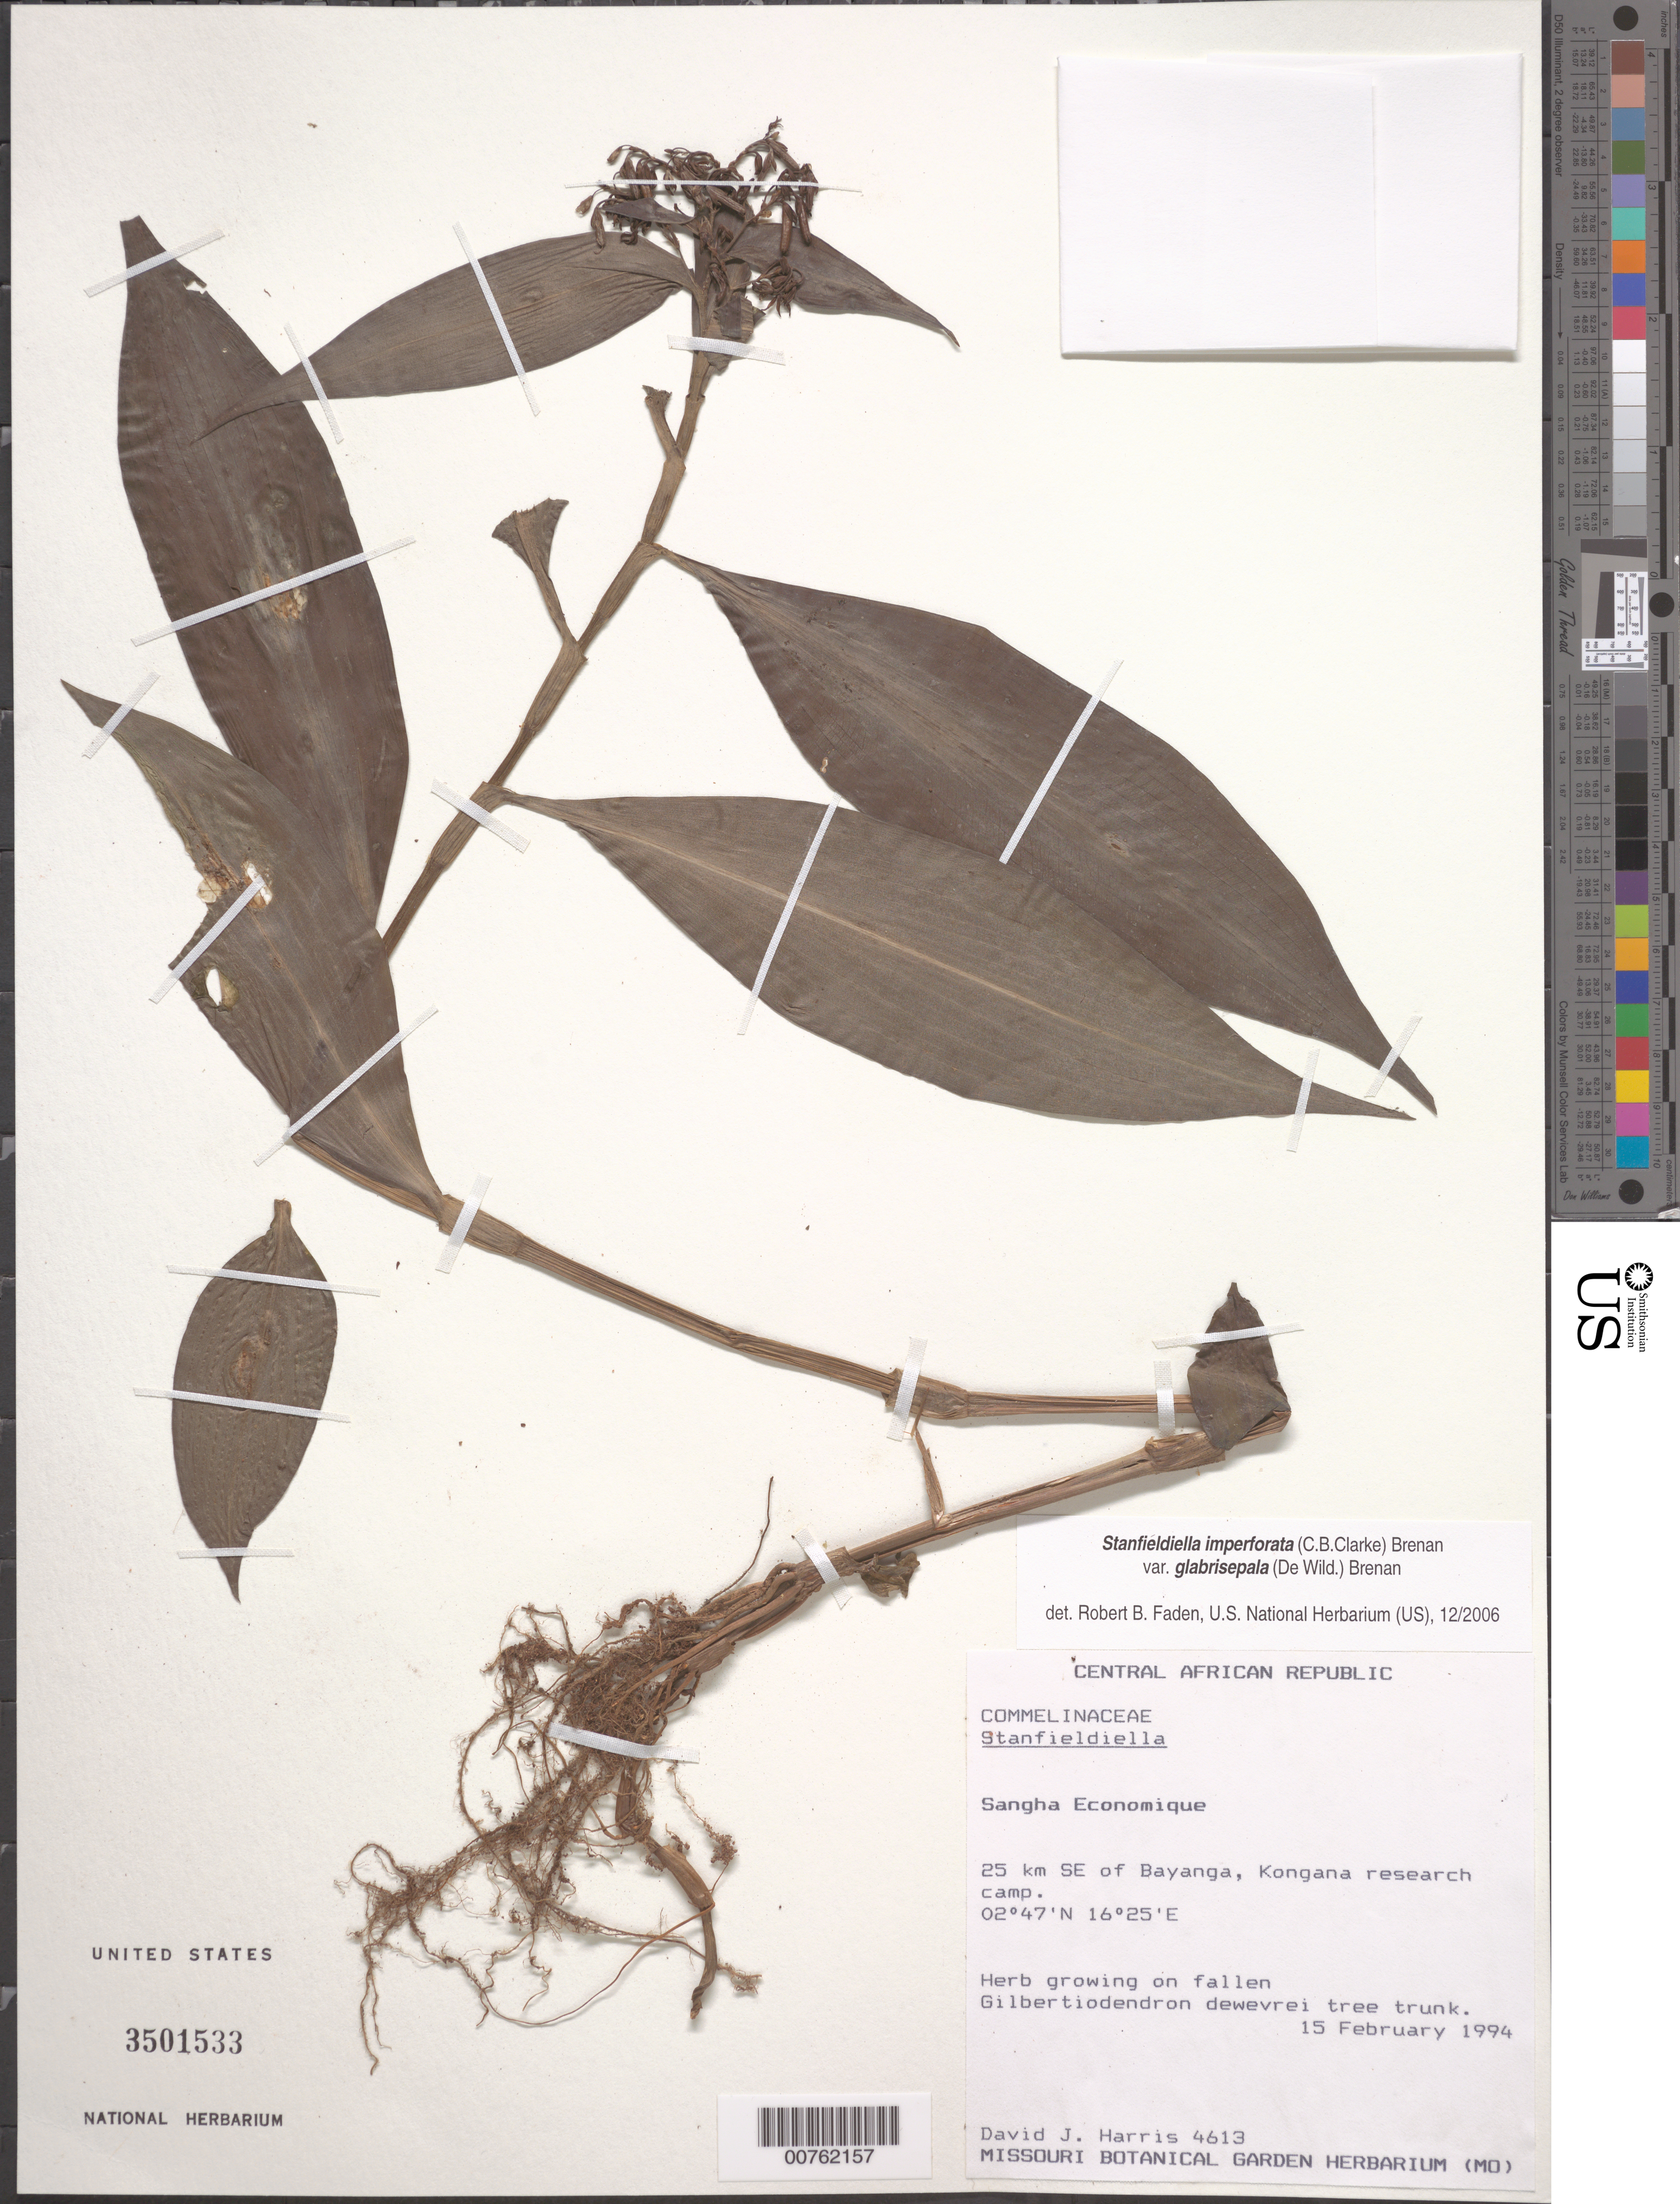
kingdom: Plantae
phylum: Tracheophyta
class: Liliopsida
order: Commelinales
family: Commelinaceae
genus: Stanfieldiella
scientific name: Stanfieldiella imperforata var. glabrisepala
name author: (De Wild.) Brenan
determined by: Faden, Robert B., (US), Smithsonian Institution - National Museum of Natural History (UNITED STATES)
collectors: D. J. Harris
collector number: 4613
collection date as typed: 15 Feb 1994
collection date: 1994-02-15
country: Central African Republic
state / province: Sangha-Mbaere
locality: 25 km SE of Bayanga. Kongana research camp,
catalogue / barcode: US 3501533